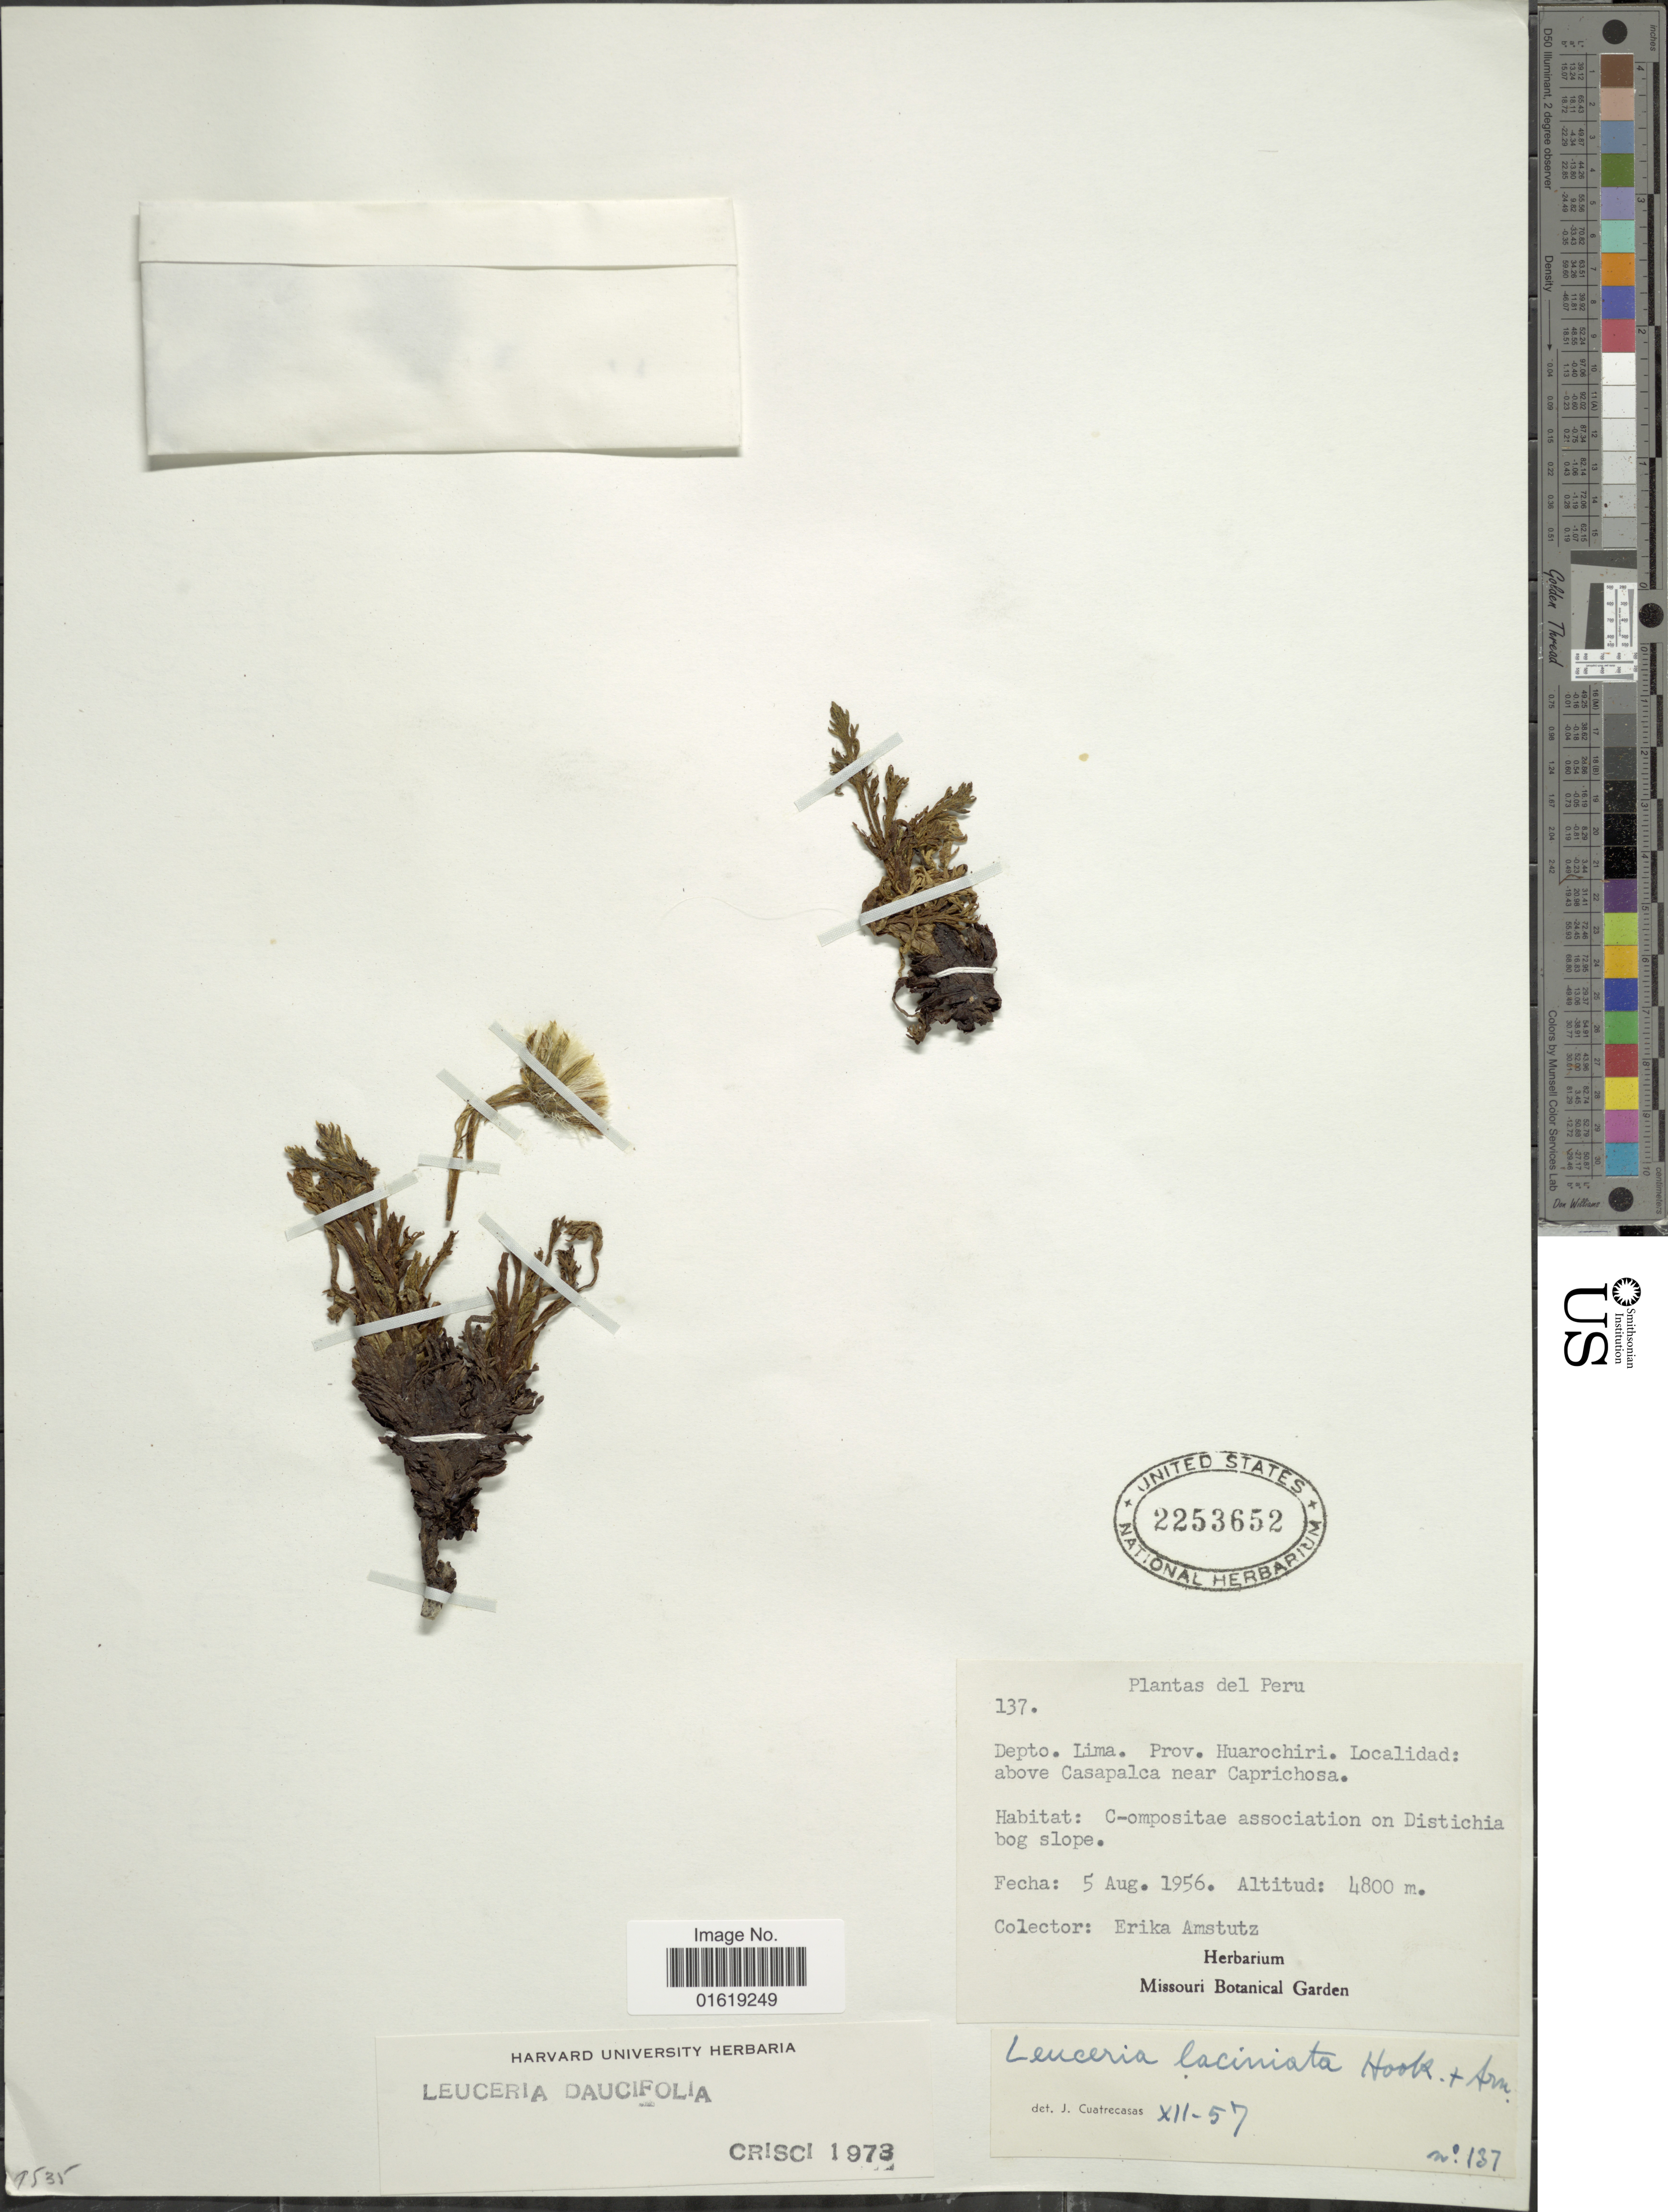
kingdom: Plantae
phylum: Tracheophyta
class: Magnoliopsida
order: Asterales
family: Asteraceae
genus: Leucheria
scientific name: Leucheria daucifolia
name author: Crisci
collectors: E. Amstutz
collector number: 137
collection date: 1956-08-05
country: Peru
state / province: Lima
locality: Depto. Lima. Prov. Huarochiri. Above Casapalca near Caprichosa.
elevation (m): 4800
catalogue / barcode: US 2253652